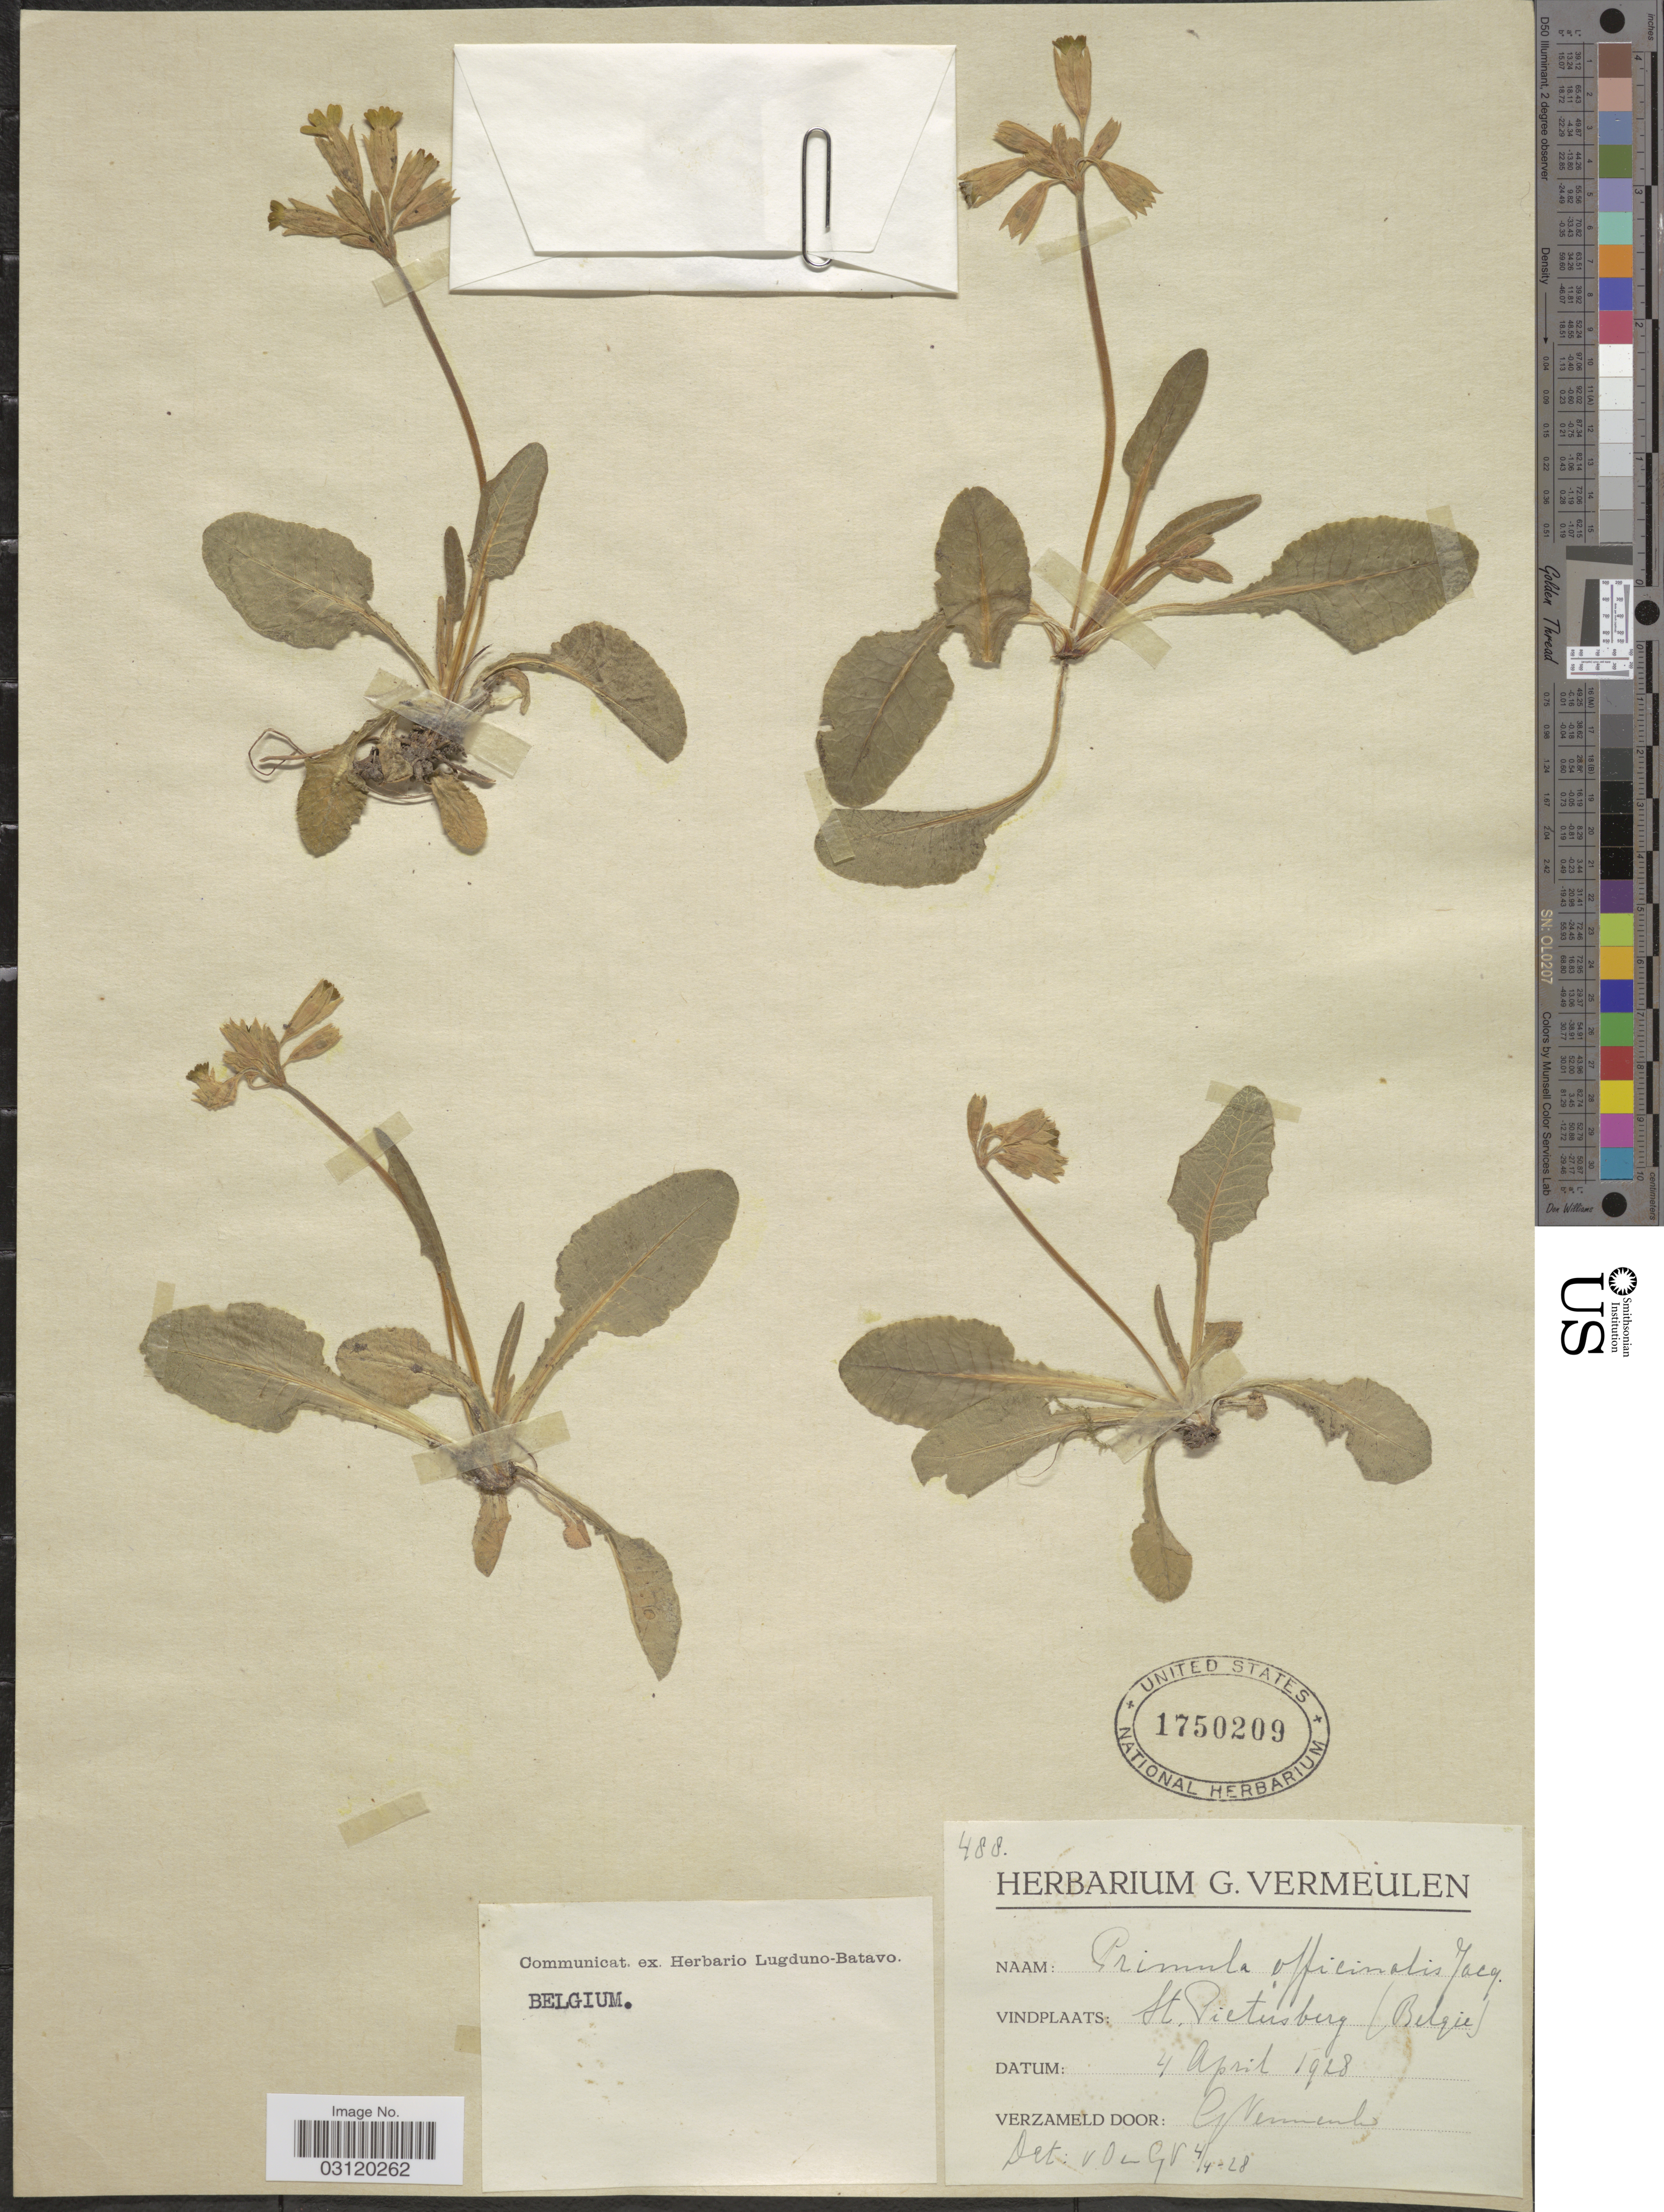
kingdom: Plantae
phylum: Tracheophyta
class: Magnoliopsida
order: Ericales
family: Primulaceae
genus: Primula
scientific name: Primula officinalis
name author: (L.) Hill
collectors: G. Vermeulen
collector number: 488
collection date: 1928-04-04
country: Belgium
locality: St. Pietersberg.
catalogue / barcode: US 1750209